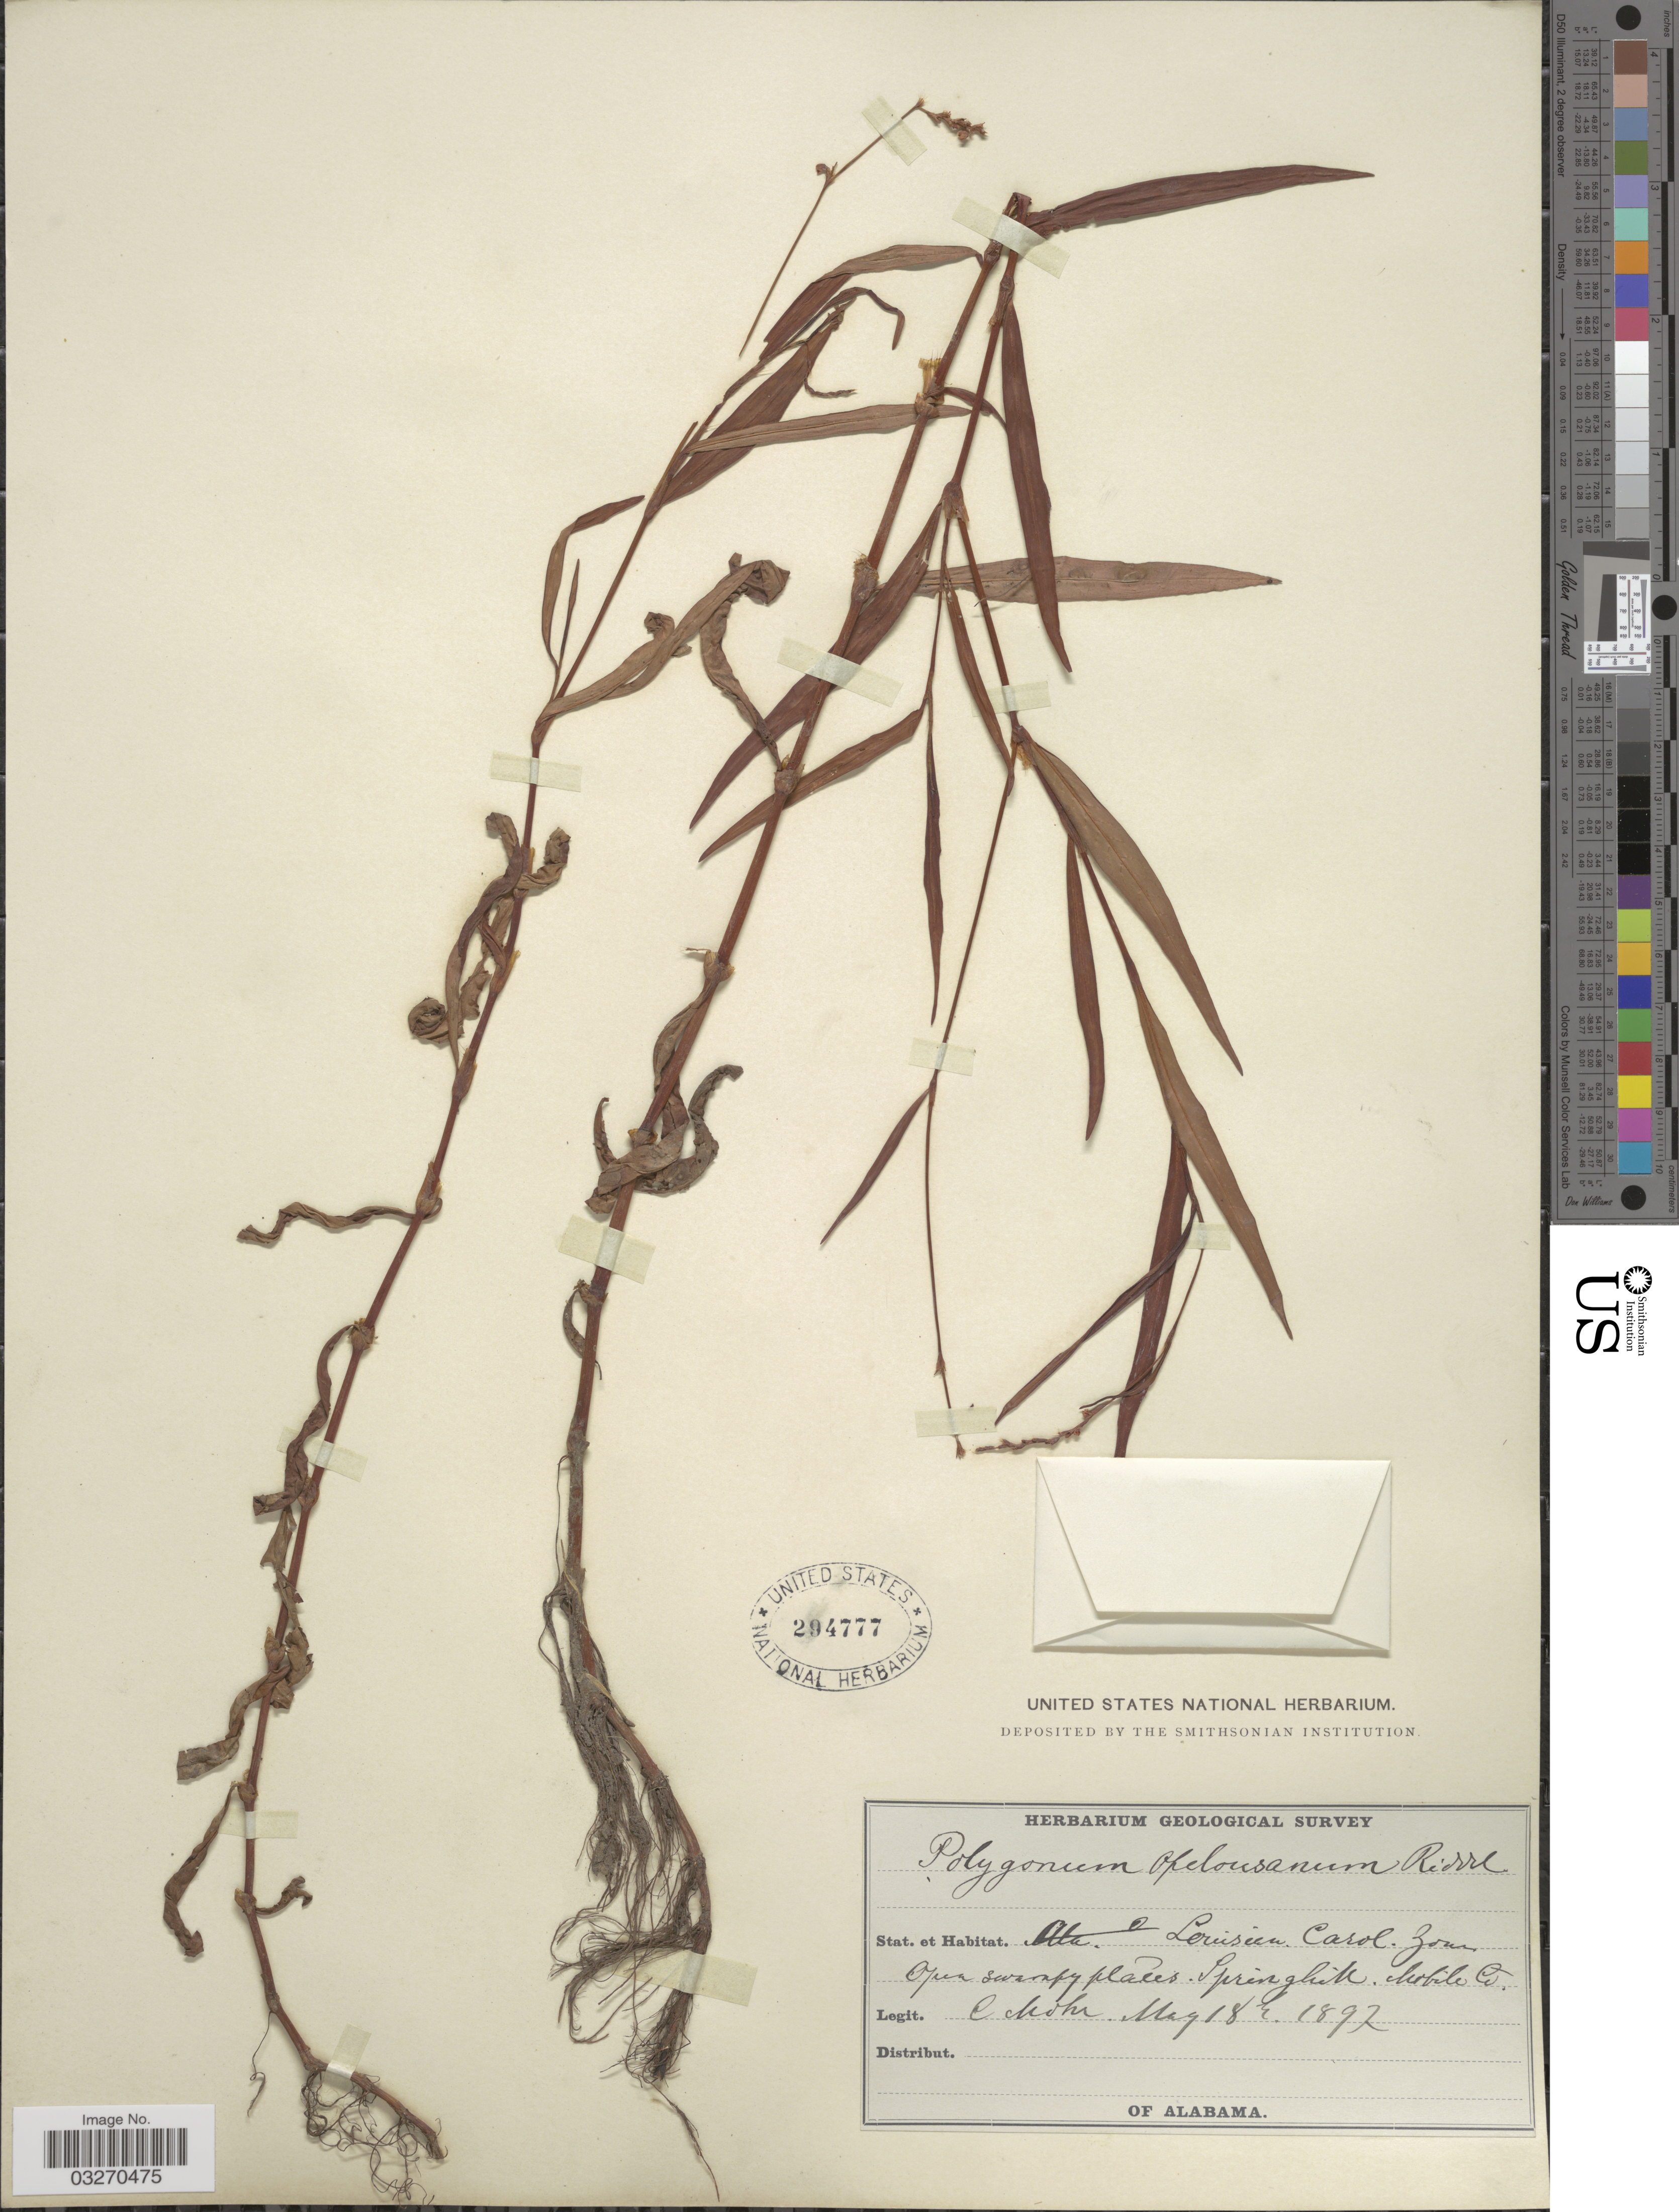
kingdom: Plantae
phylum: Tracheophyta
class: Magnoliopsida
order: Caryophyllales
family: Polygonaceae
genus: Persicaria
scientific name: Persicaria hydropiperoides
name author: (Michx.) Small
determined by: Atha, D. E.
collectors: C. T. Mohr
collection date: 1892-05-18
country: United States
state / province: Alabama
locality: Springhill. Mobile Co.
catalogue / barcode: US 294777